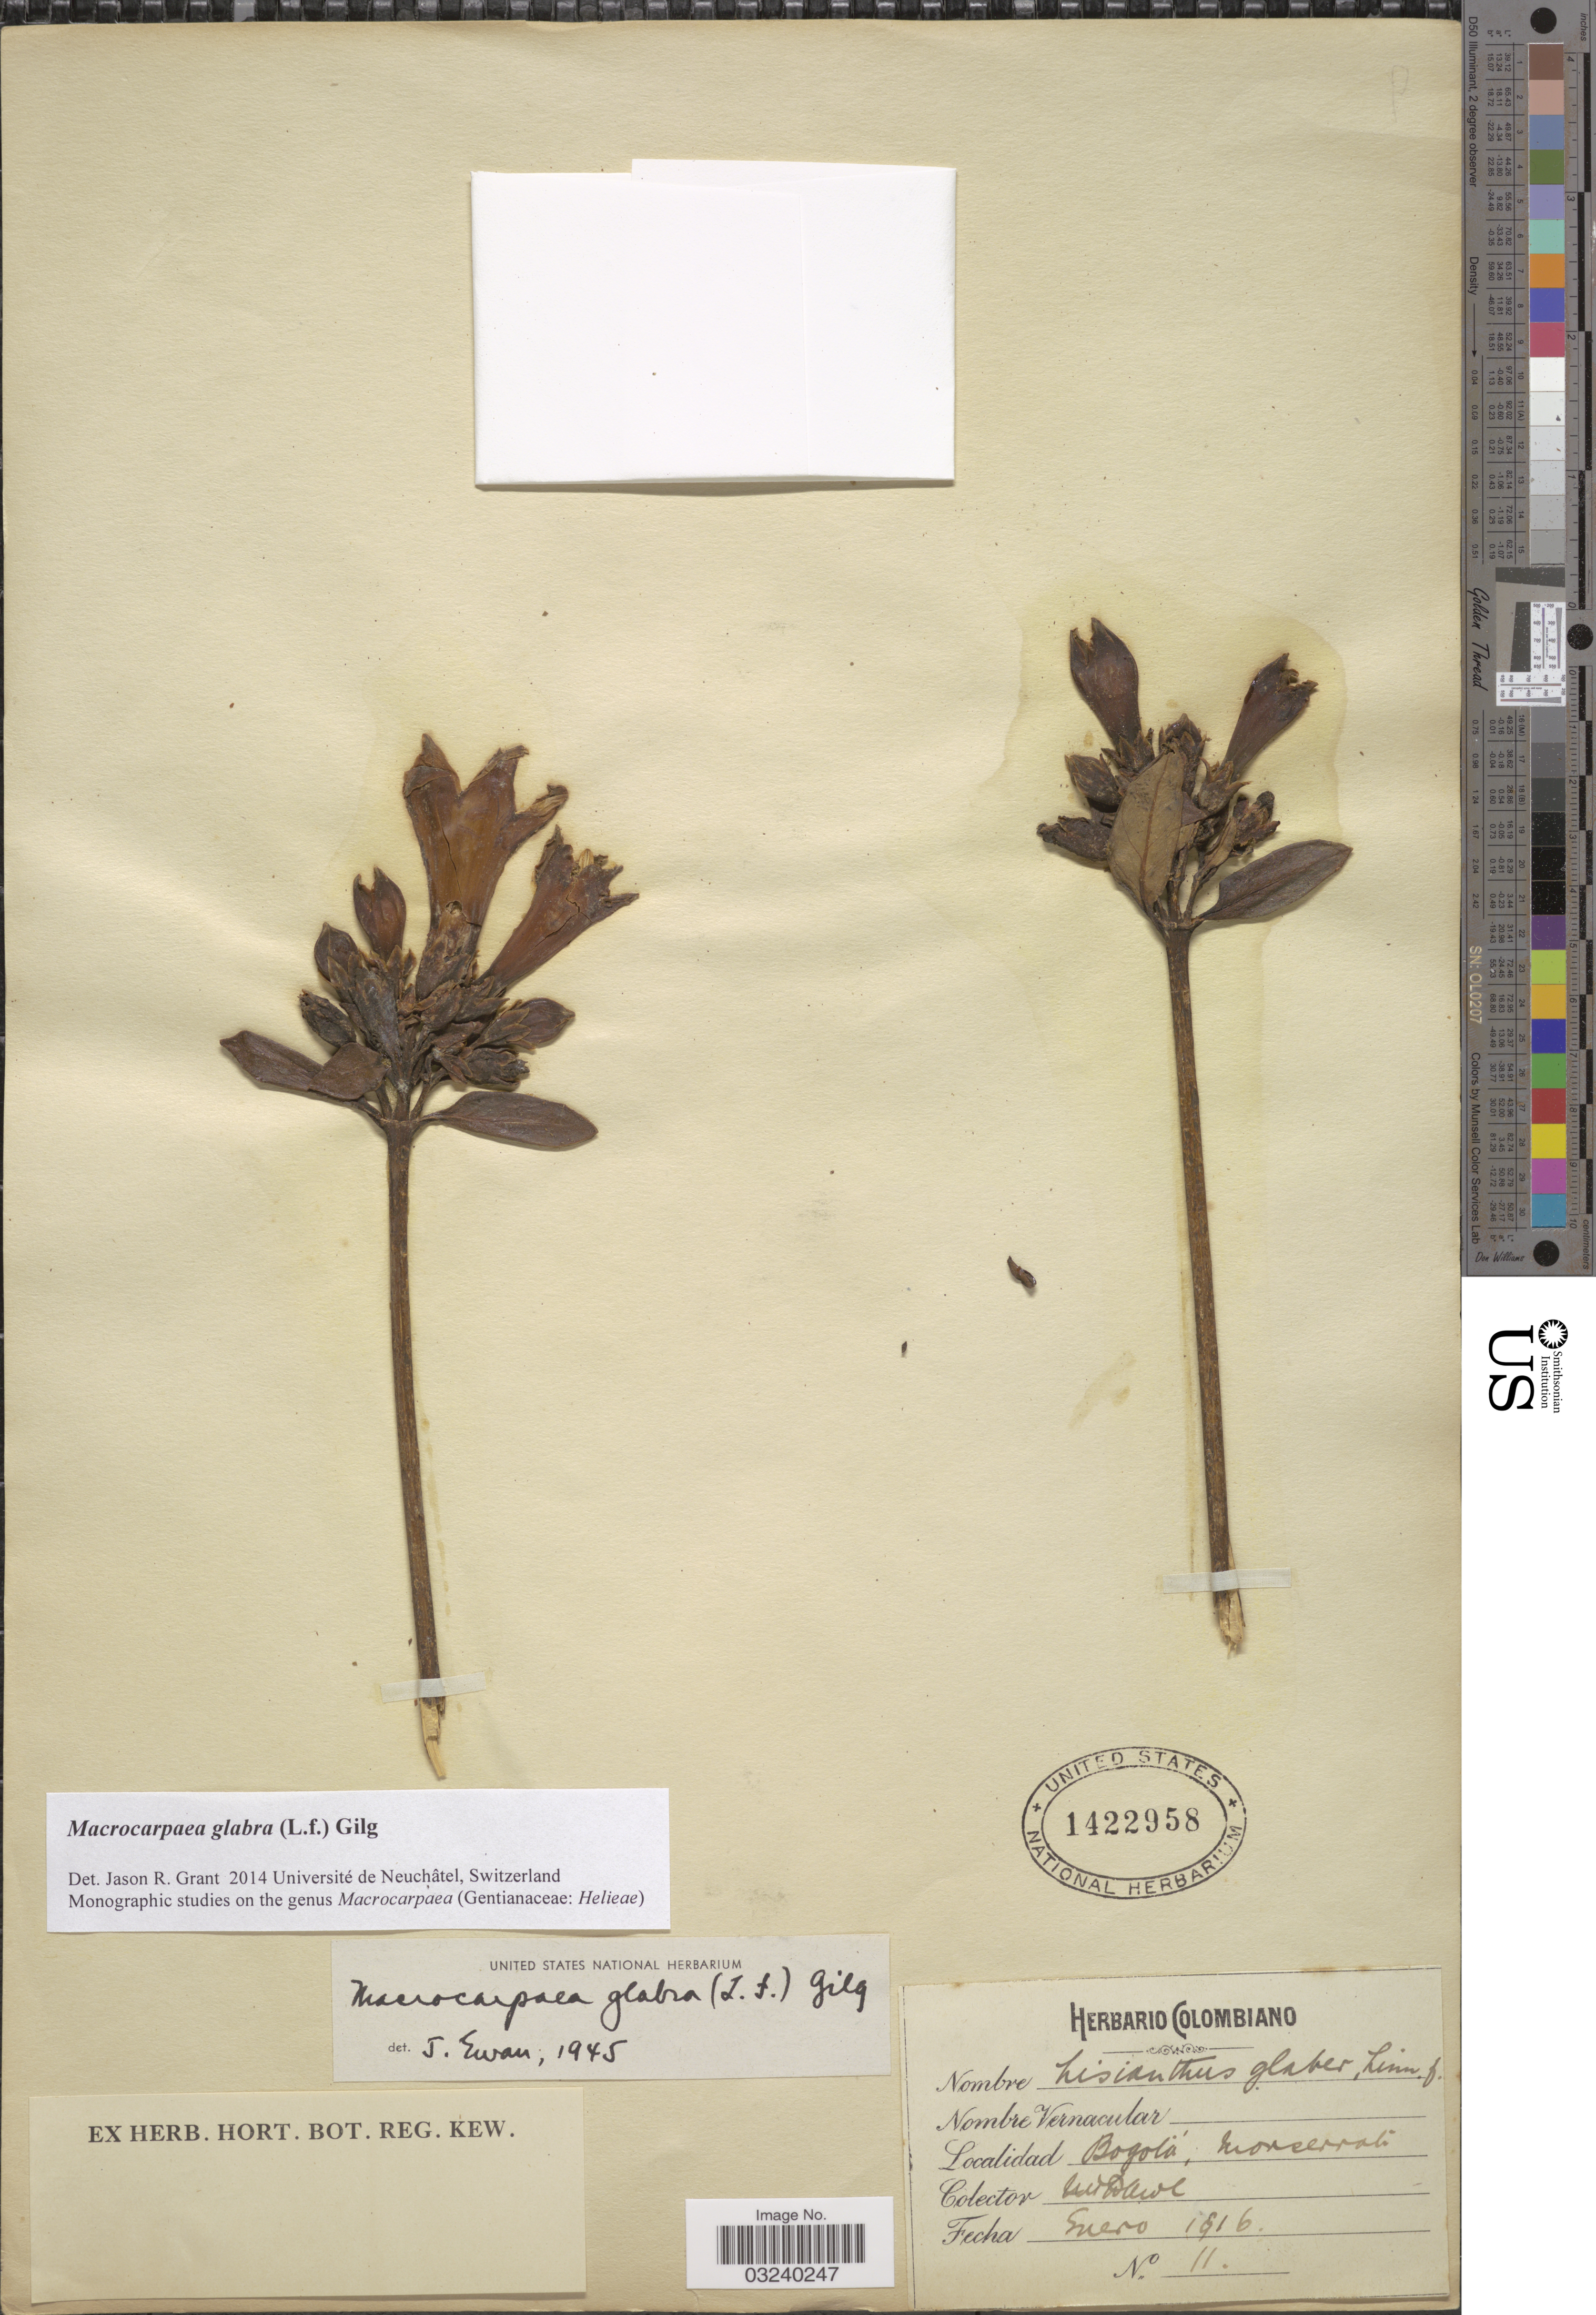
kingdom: Plantae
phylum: Tracheophyta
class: Magnoliopsida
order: Gentianales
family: Gentianaceae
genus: Macrocarpaea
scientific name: Macrocarpaea glabra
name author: (L. f.) Gilg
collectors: M. T. Dawe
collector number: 11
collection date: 1916-01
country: Colombia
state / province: Bogota D.C.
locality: Bogotá, Monserrate.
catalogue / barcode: US 1422958